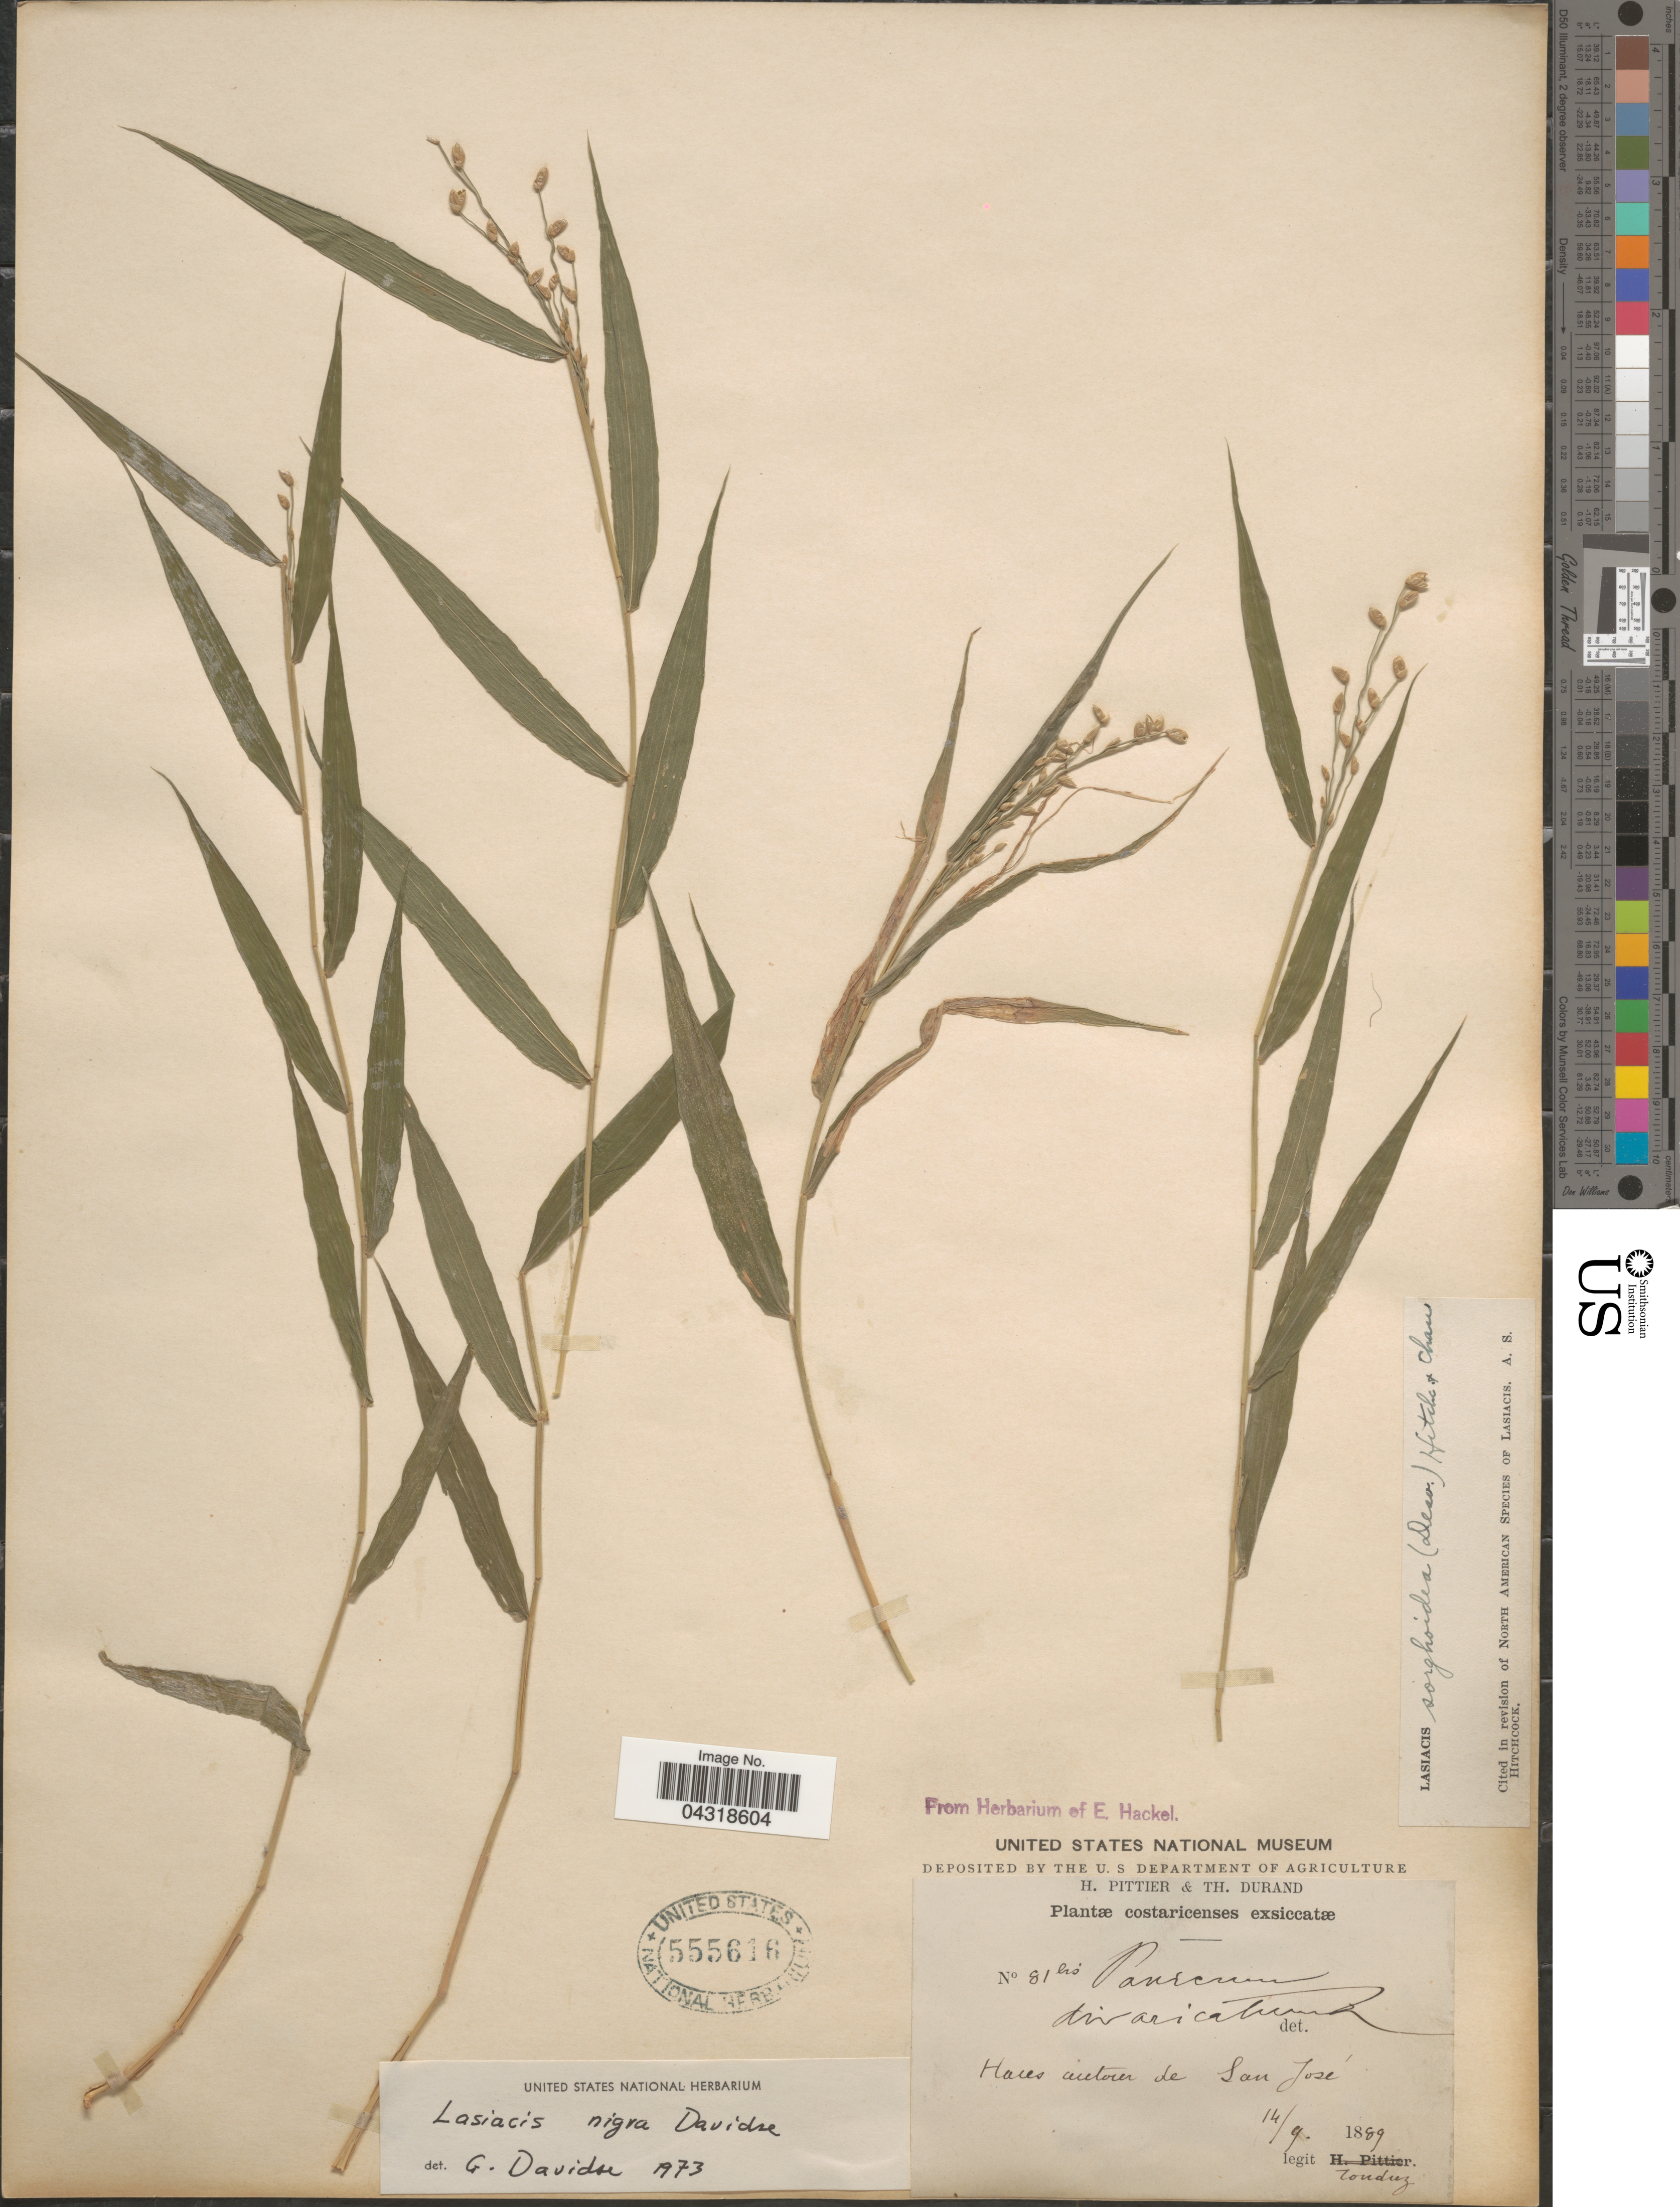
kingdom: Plantae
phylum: Tracheophyta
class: Liliopsida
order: Poales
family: Poaceae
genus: Lasiacis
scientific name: Lasiacis nigra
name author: Davidse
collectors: Tonduz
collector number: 81bis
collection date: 1889-09-14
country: Costa Rica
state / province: San José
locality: San José.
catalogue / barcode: US 555616